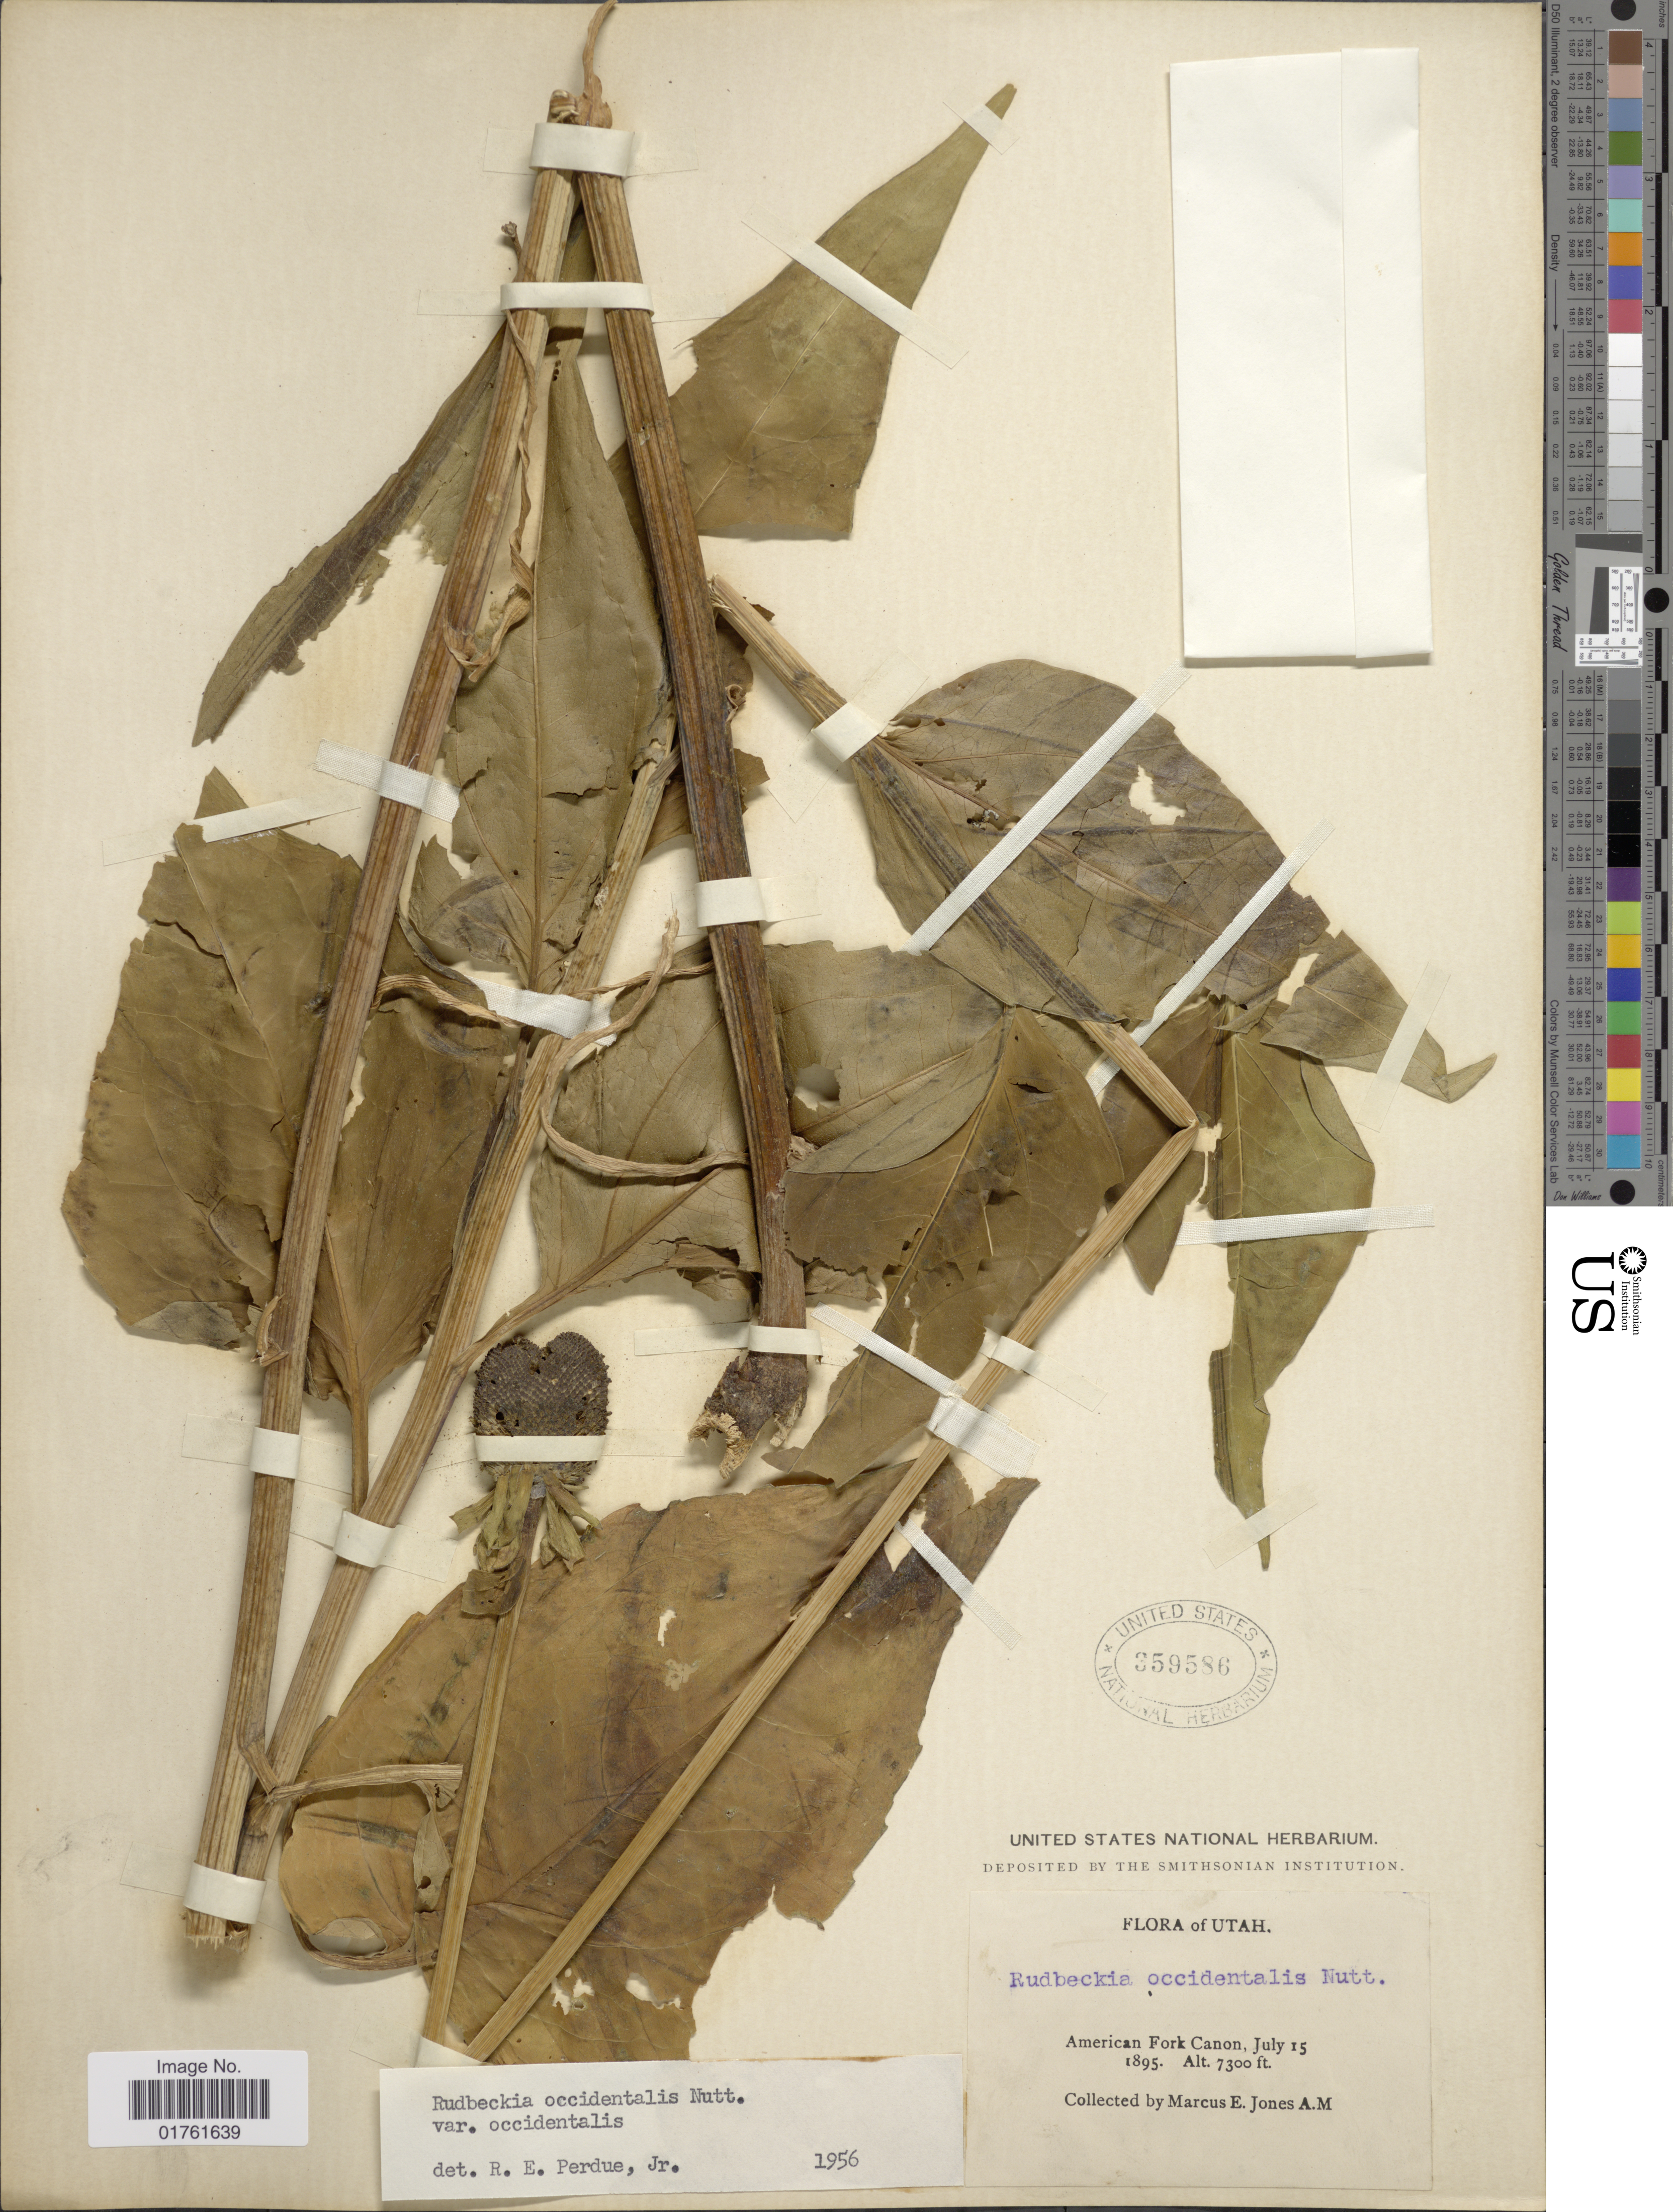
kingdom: Plantae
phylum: Tracheophyta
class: Magnoliopsida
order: Asterales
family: Asteraceae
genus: Rudbeckia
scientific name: Rudbeckia occidentalis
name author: Nutt.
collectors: M. E. Jones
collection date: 1895-07-15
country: United States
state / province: Utah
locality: American Fork Canon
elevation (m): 2225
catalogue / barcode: US 359586